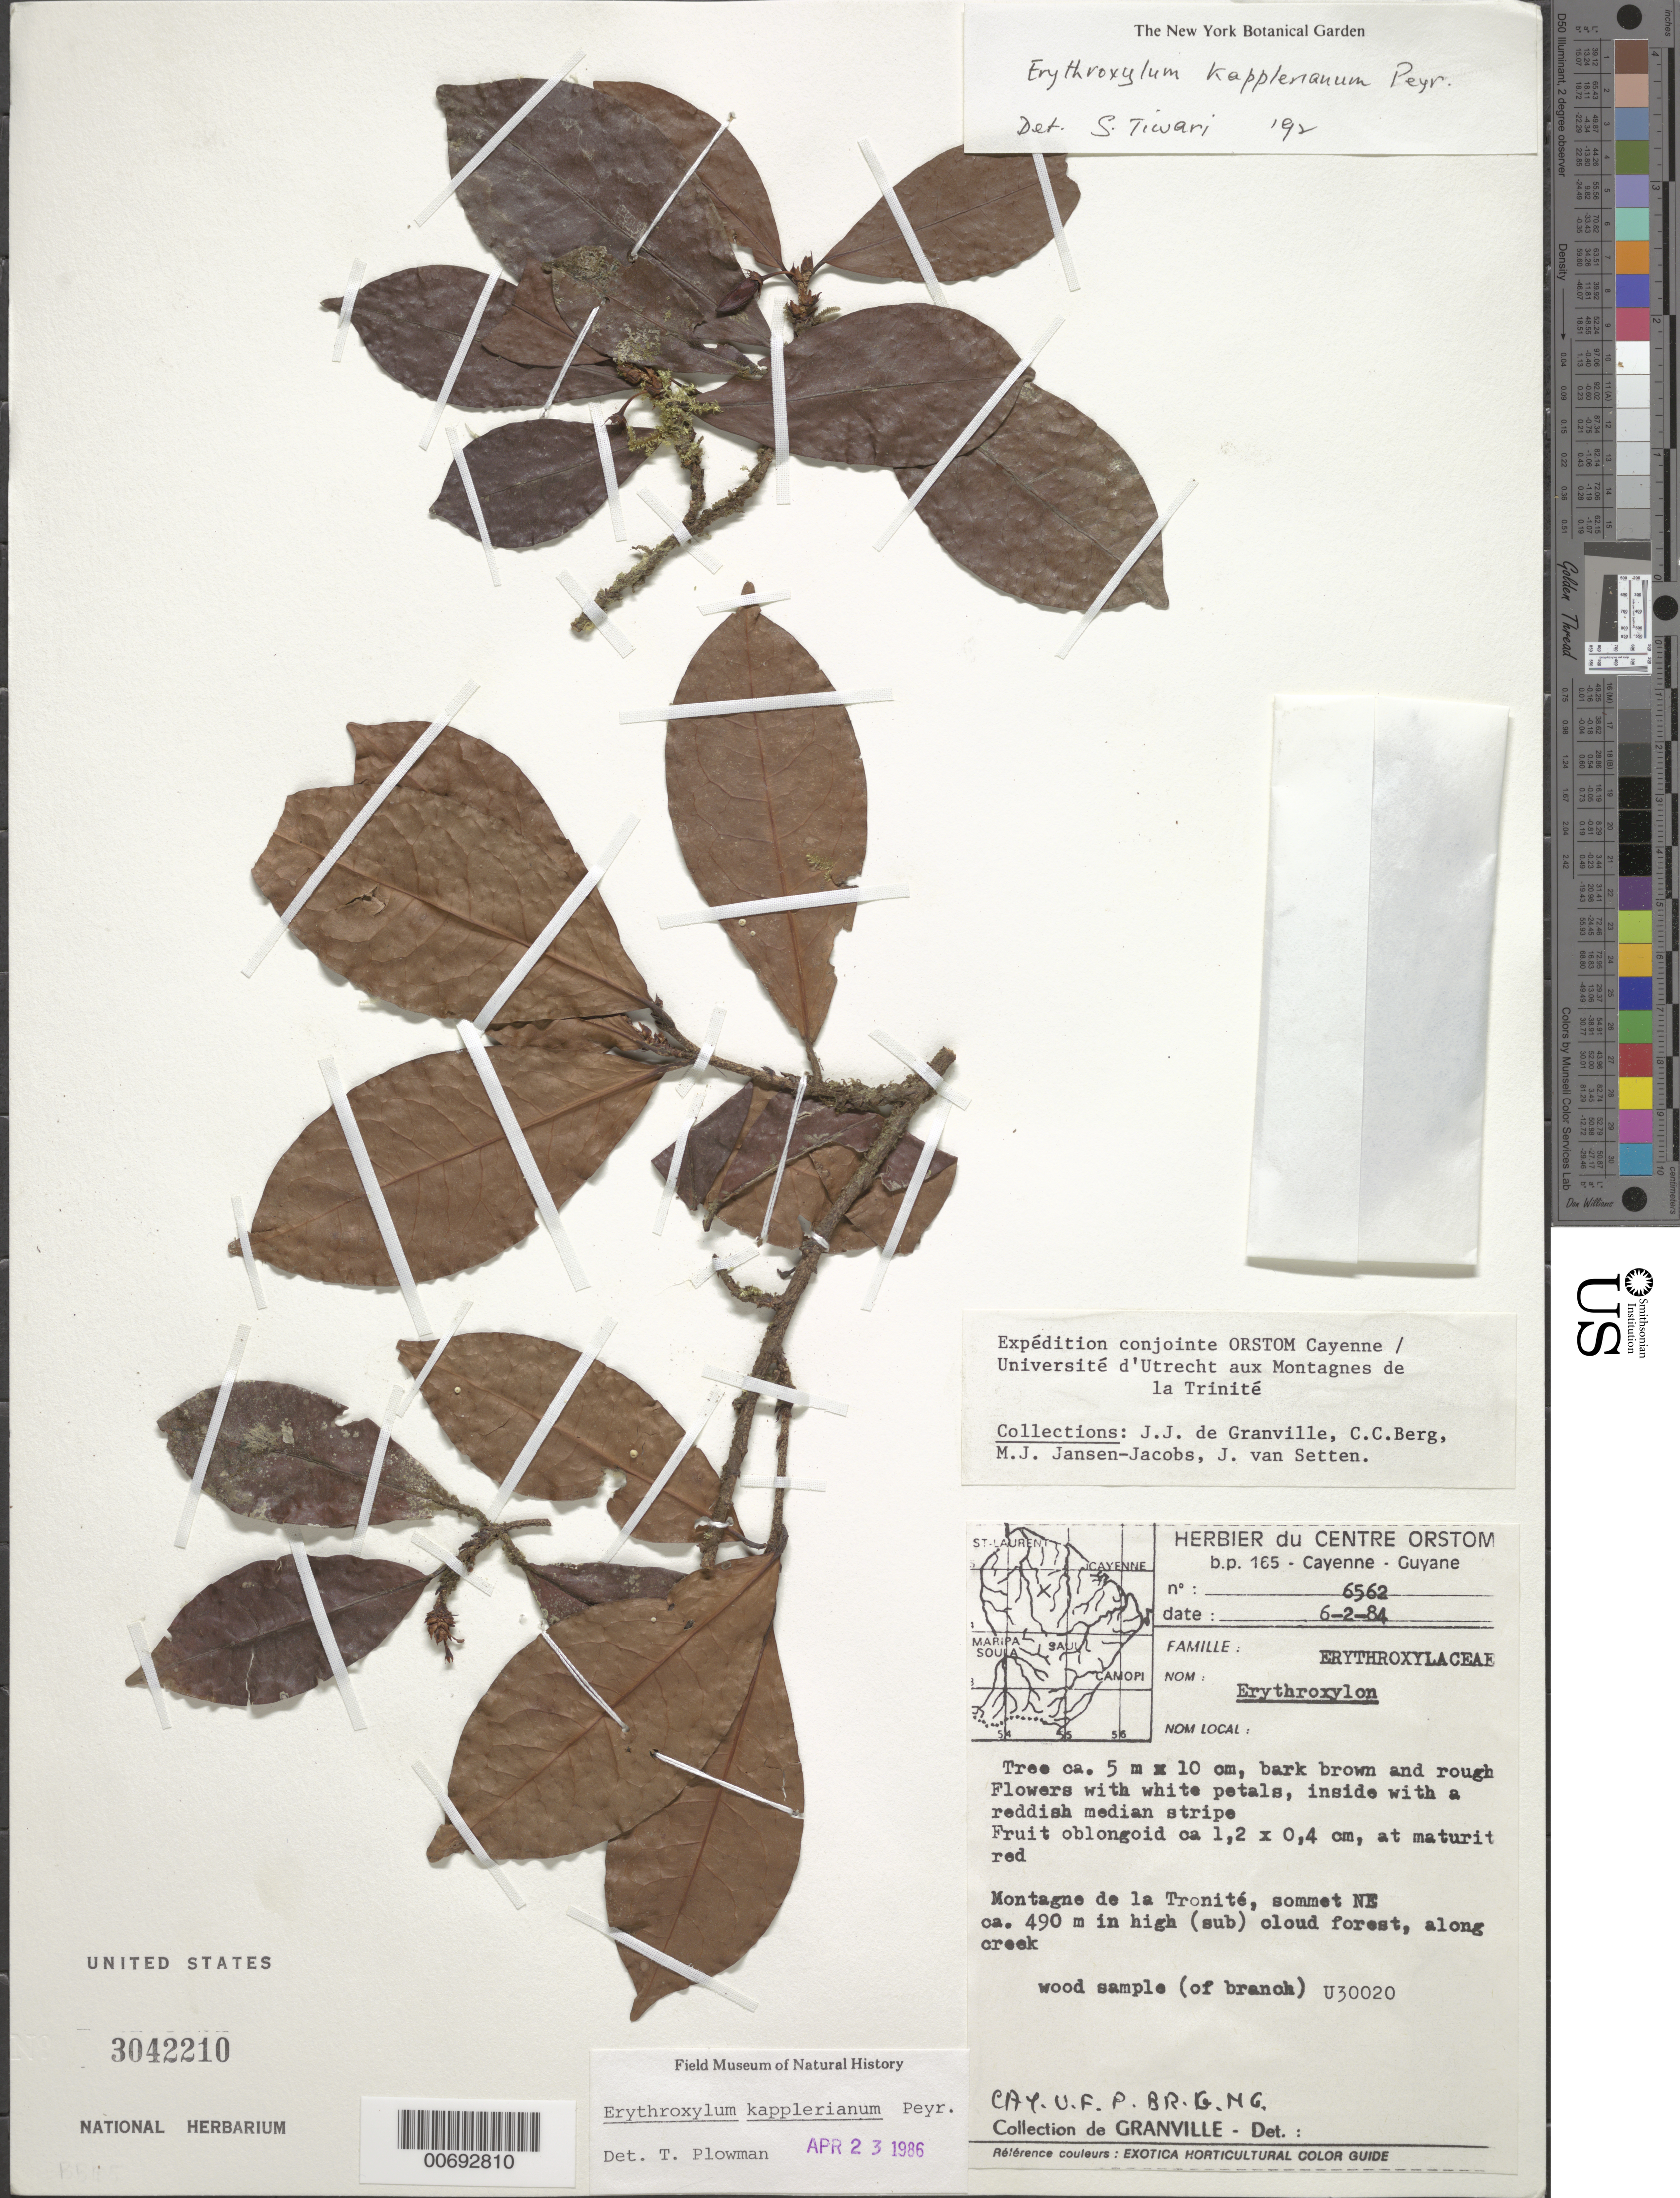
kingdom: Plantae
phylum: Tracheophyta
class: Magnoliopsida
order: Malpighiales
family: Erythroxylaceae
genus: Erythroxylum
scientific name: Erythroxylum kapplerianum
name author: Peyr.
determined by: Tiwari, S.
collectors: J.-J. de Granville, C. C. Berg, M. J. Jansen-Jacobs & J. van Setten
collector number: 6562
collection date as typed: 6-Feb-84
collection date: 1984-02-06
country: French Guiana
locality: Montagnes de la Trinité, sommet NE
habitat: Cloud forest, along creek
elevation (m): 490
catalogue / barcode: US 3142210